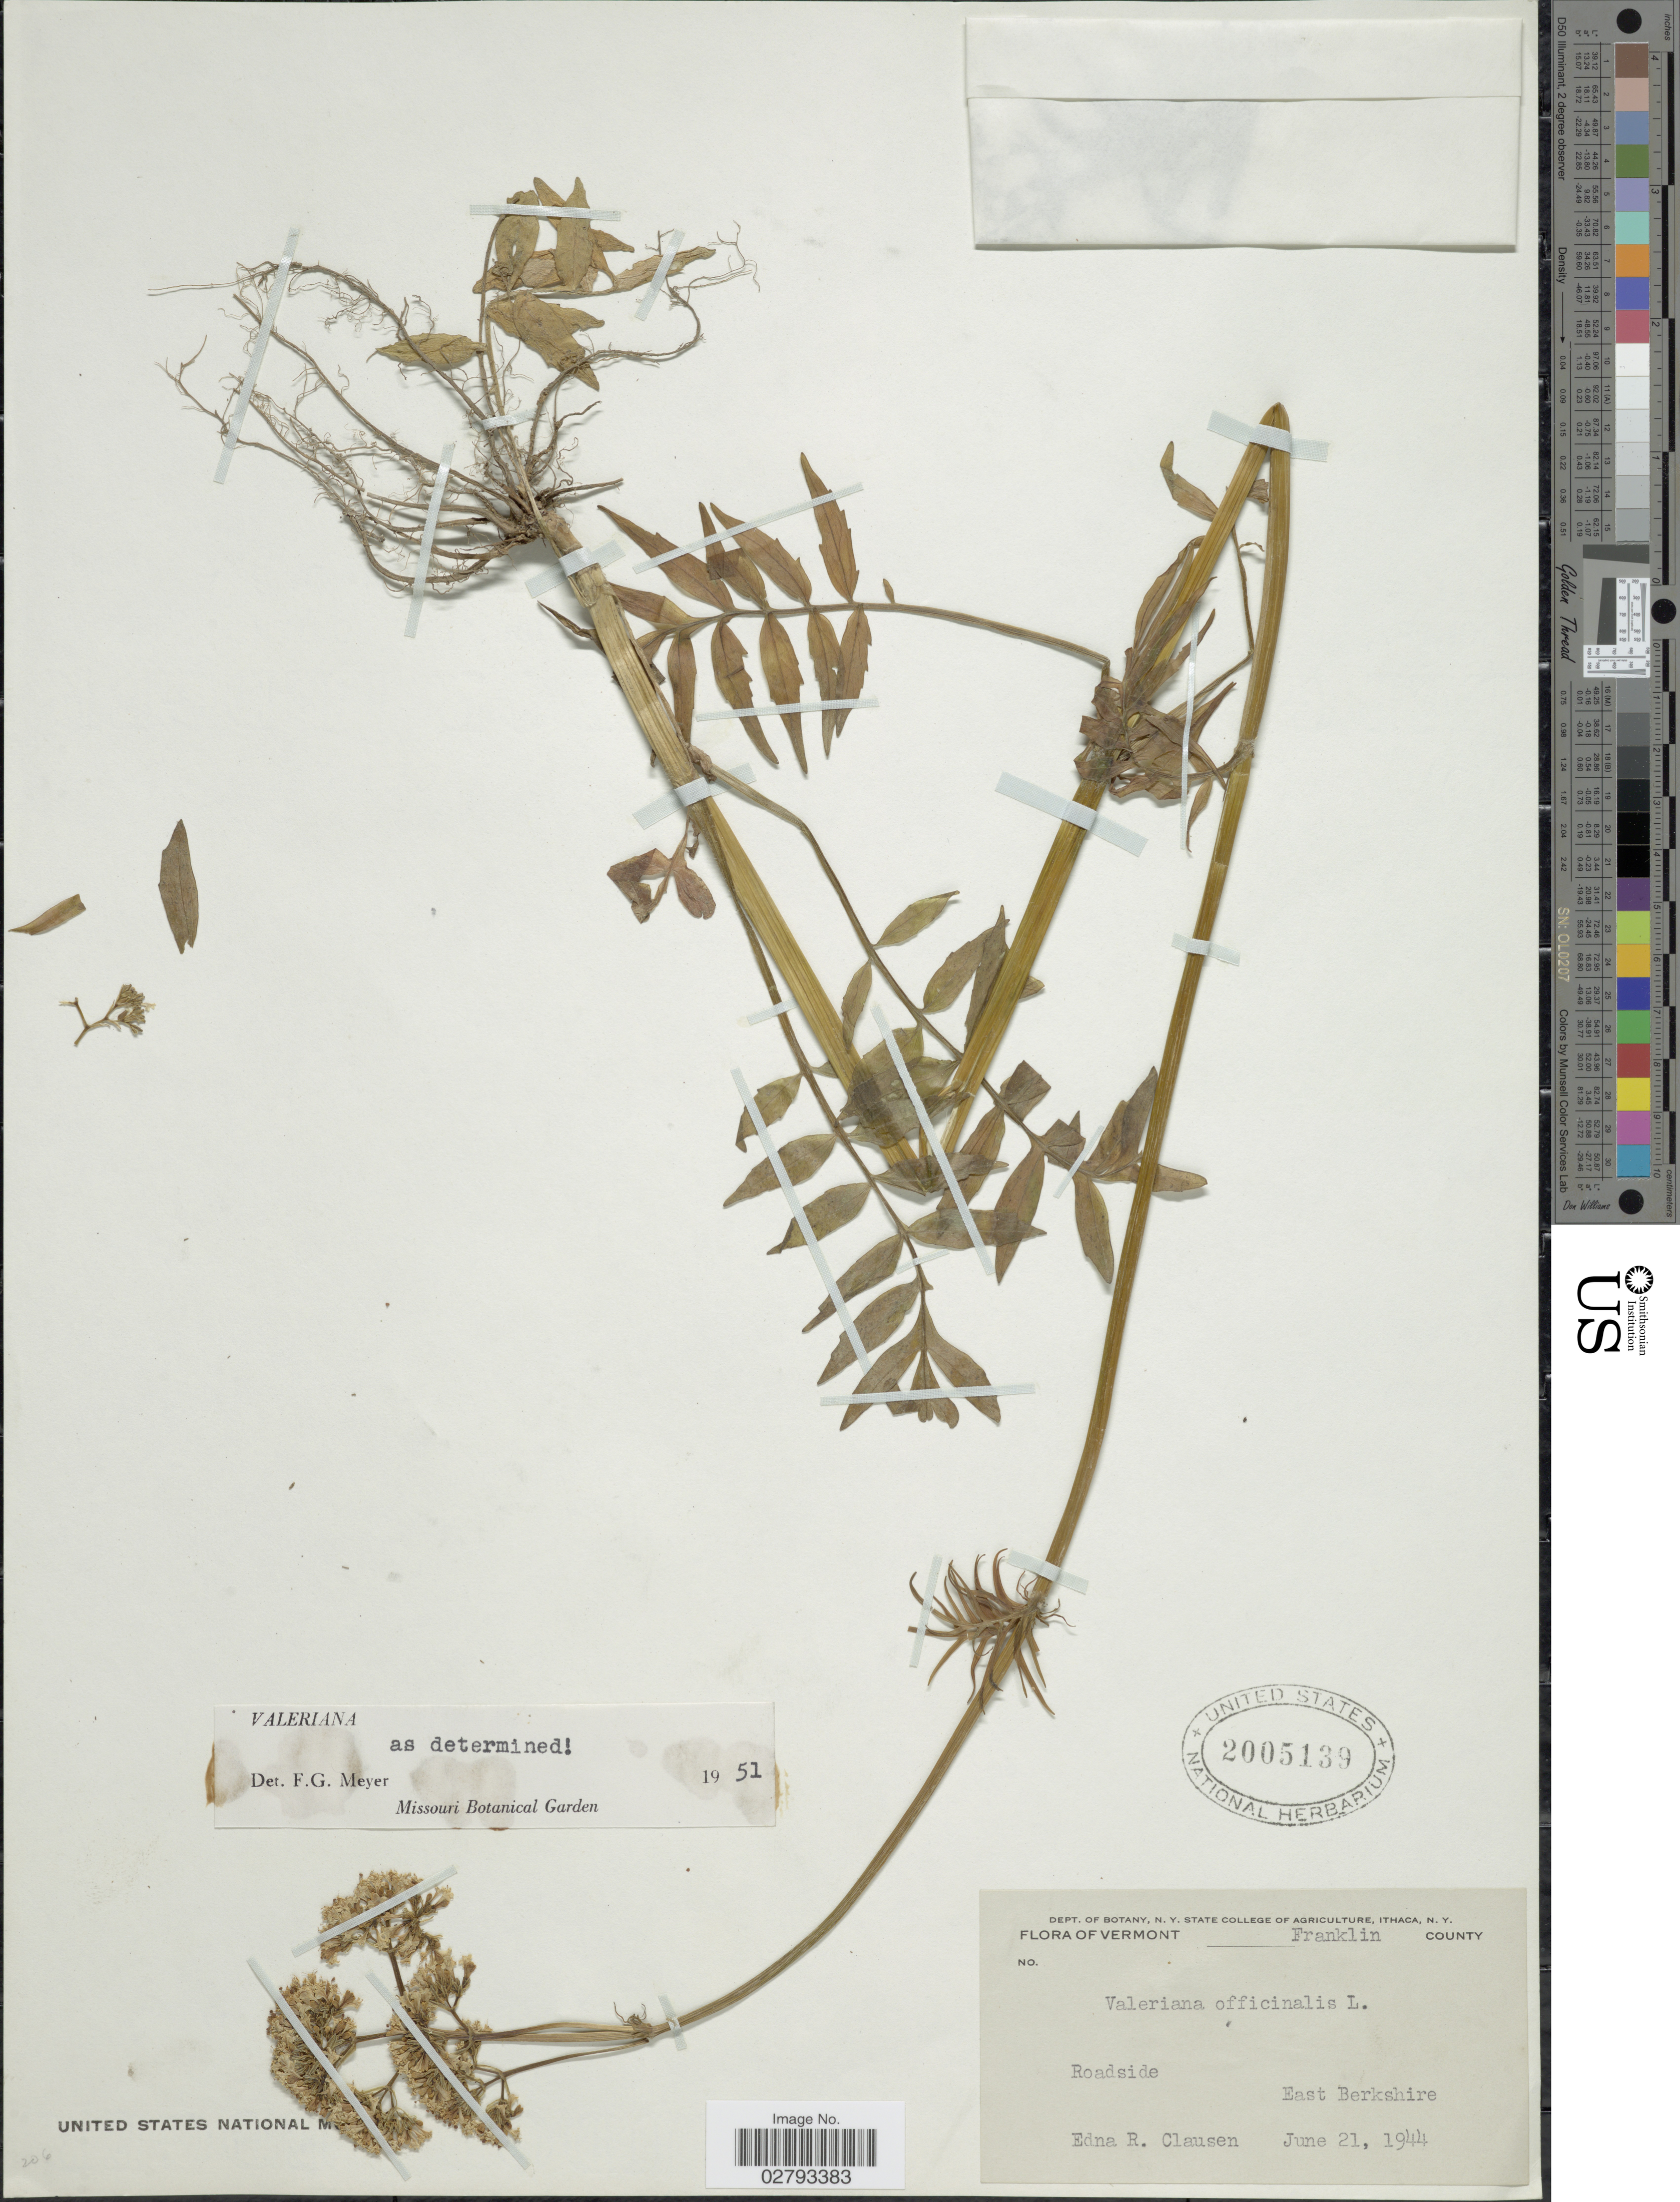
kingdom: Plantae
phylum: Tracheophyta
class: Magnoliopsida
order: Dipsacales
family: Caprifoliaceae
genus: Valeriana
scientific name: Valeriana officinalis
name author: L.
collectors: E. Clausen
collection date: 1944-06-21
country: United States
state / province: Vermont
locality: Franklin County. East Berkshire.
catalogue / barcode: US 2005139